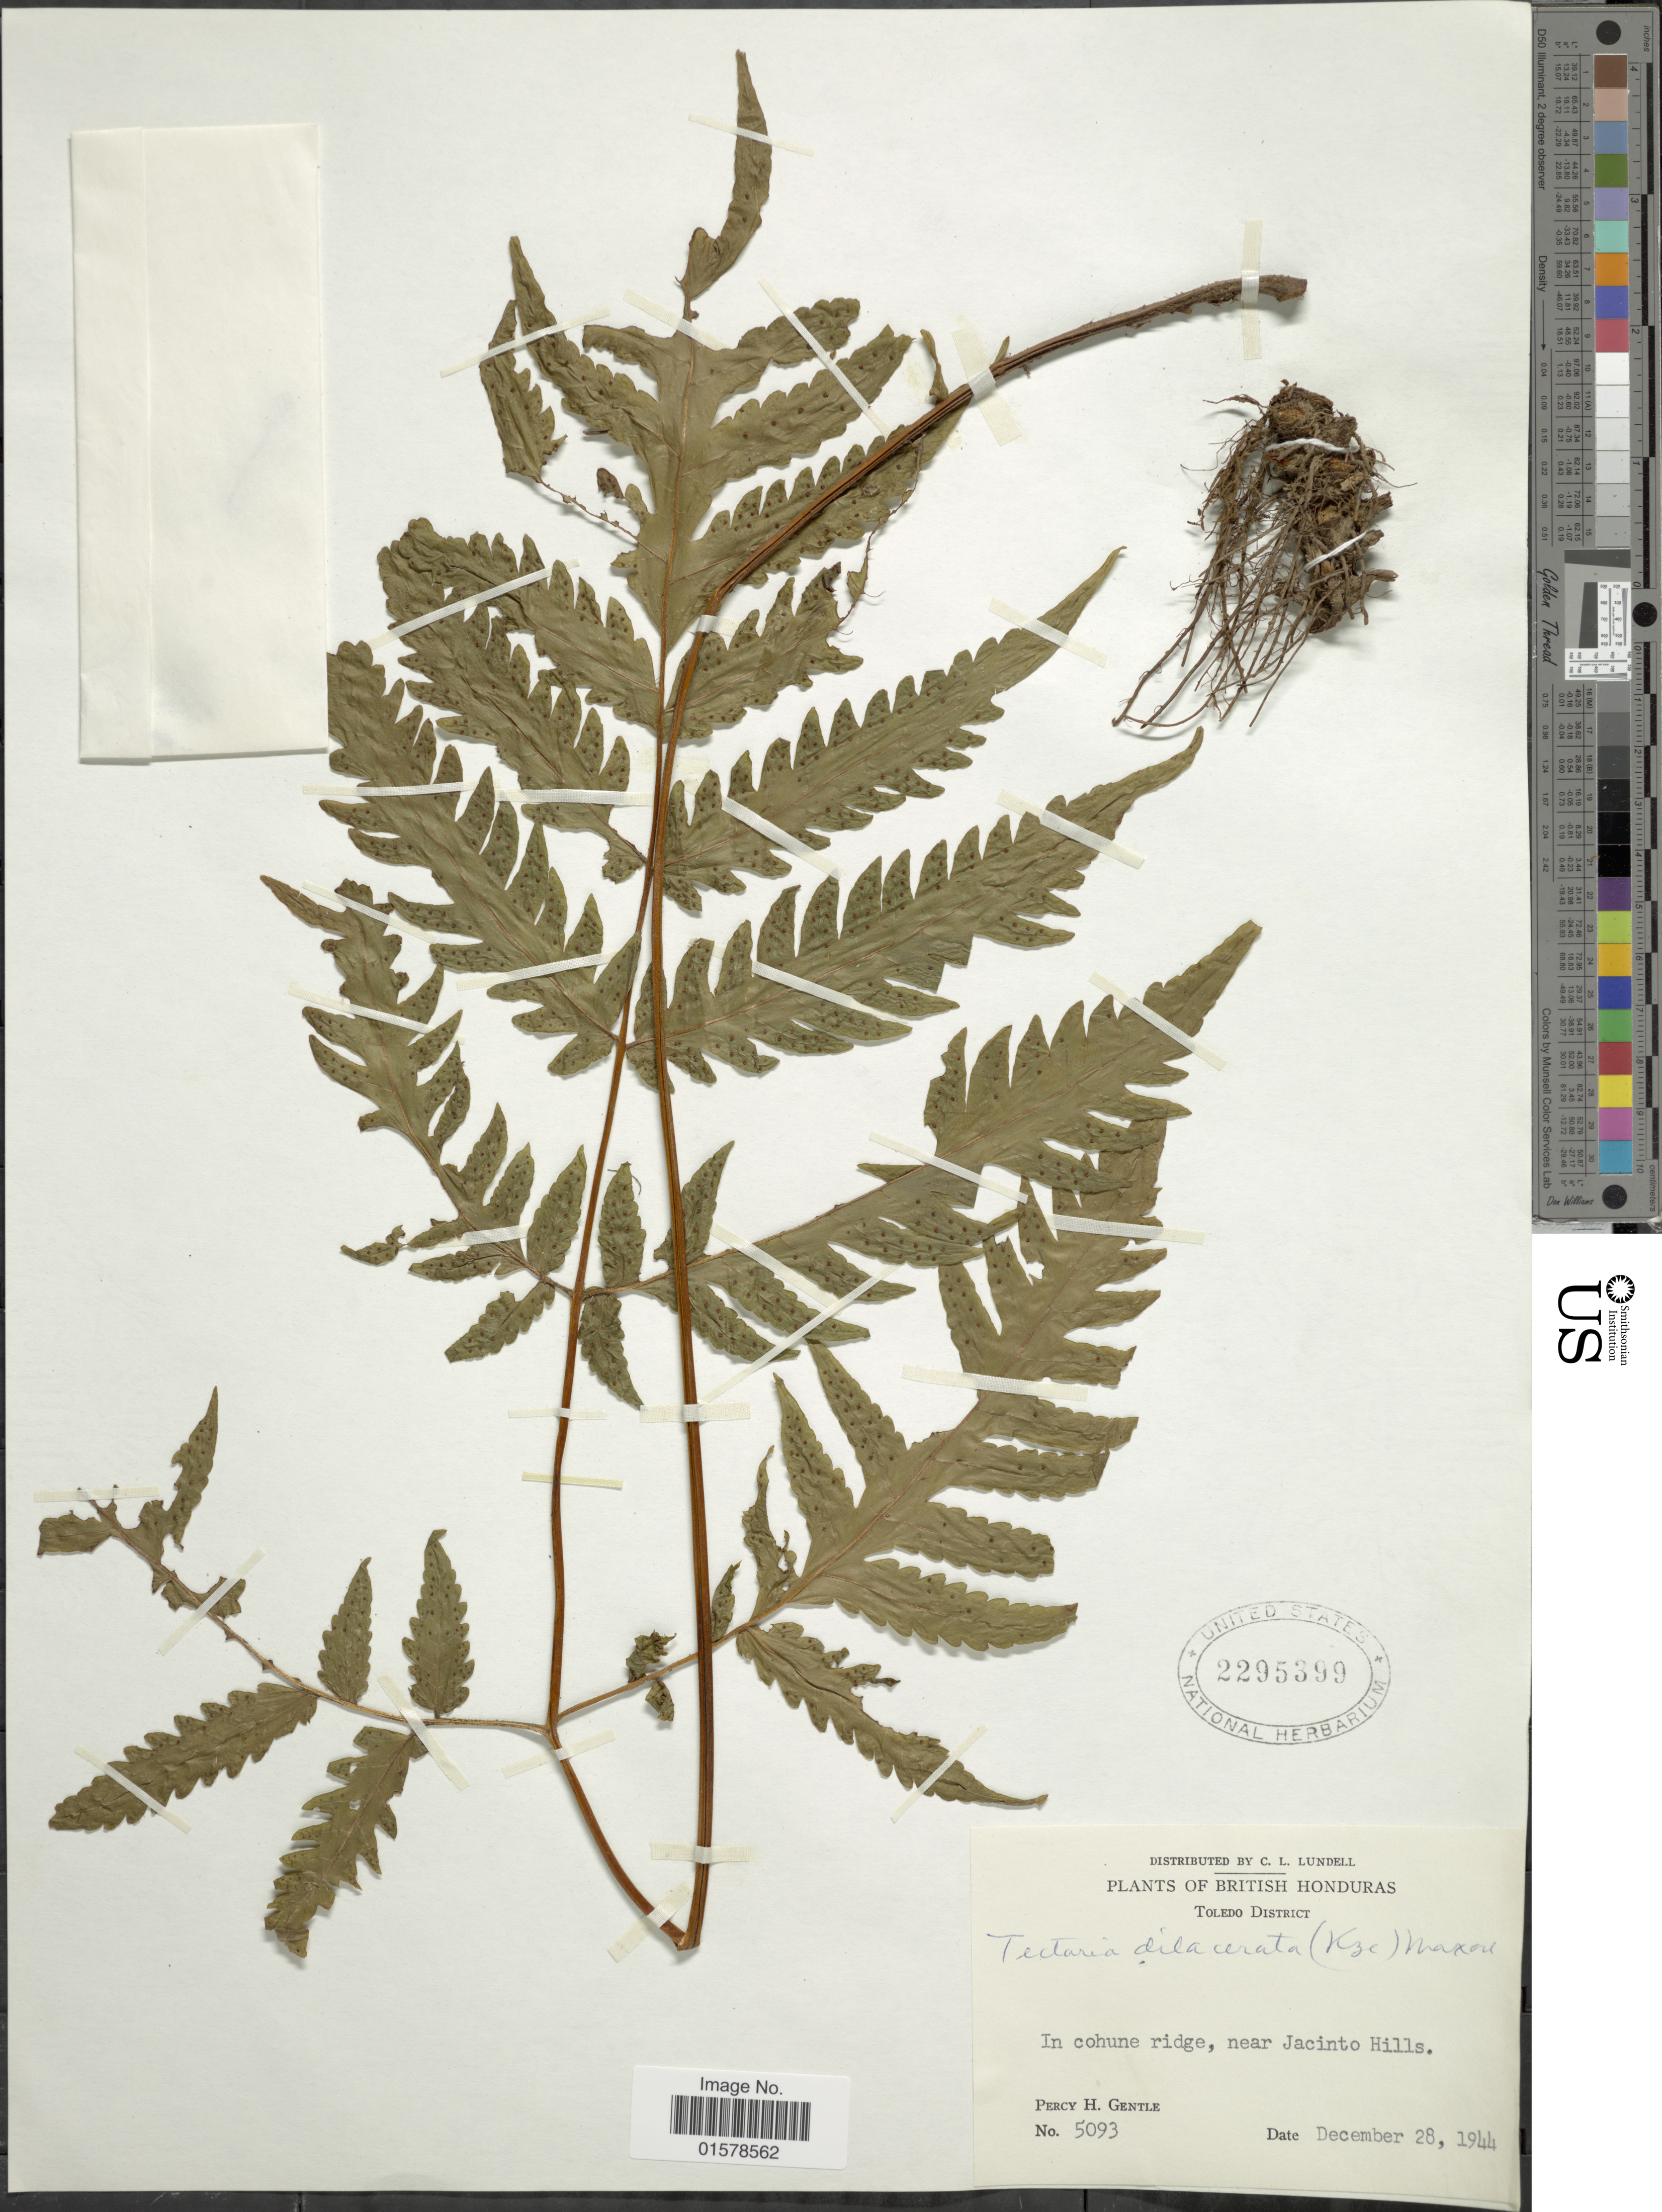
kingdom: Plantae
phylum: Tracheophyta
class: Polypodiopsida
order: Polypodiales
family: Tectariaceae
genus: Tectaria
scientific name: Tectaria mexicana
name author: (Fée) C.V. Morton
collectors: P. H. Gentle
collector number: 5093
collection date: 1944-12-28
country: Belize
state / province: Toledo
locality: British Honduras. Toledo District. In cohune ridge, near Jacinto Hills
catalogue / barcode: US 2295399